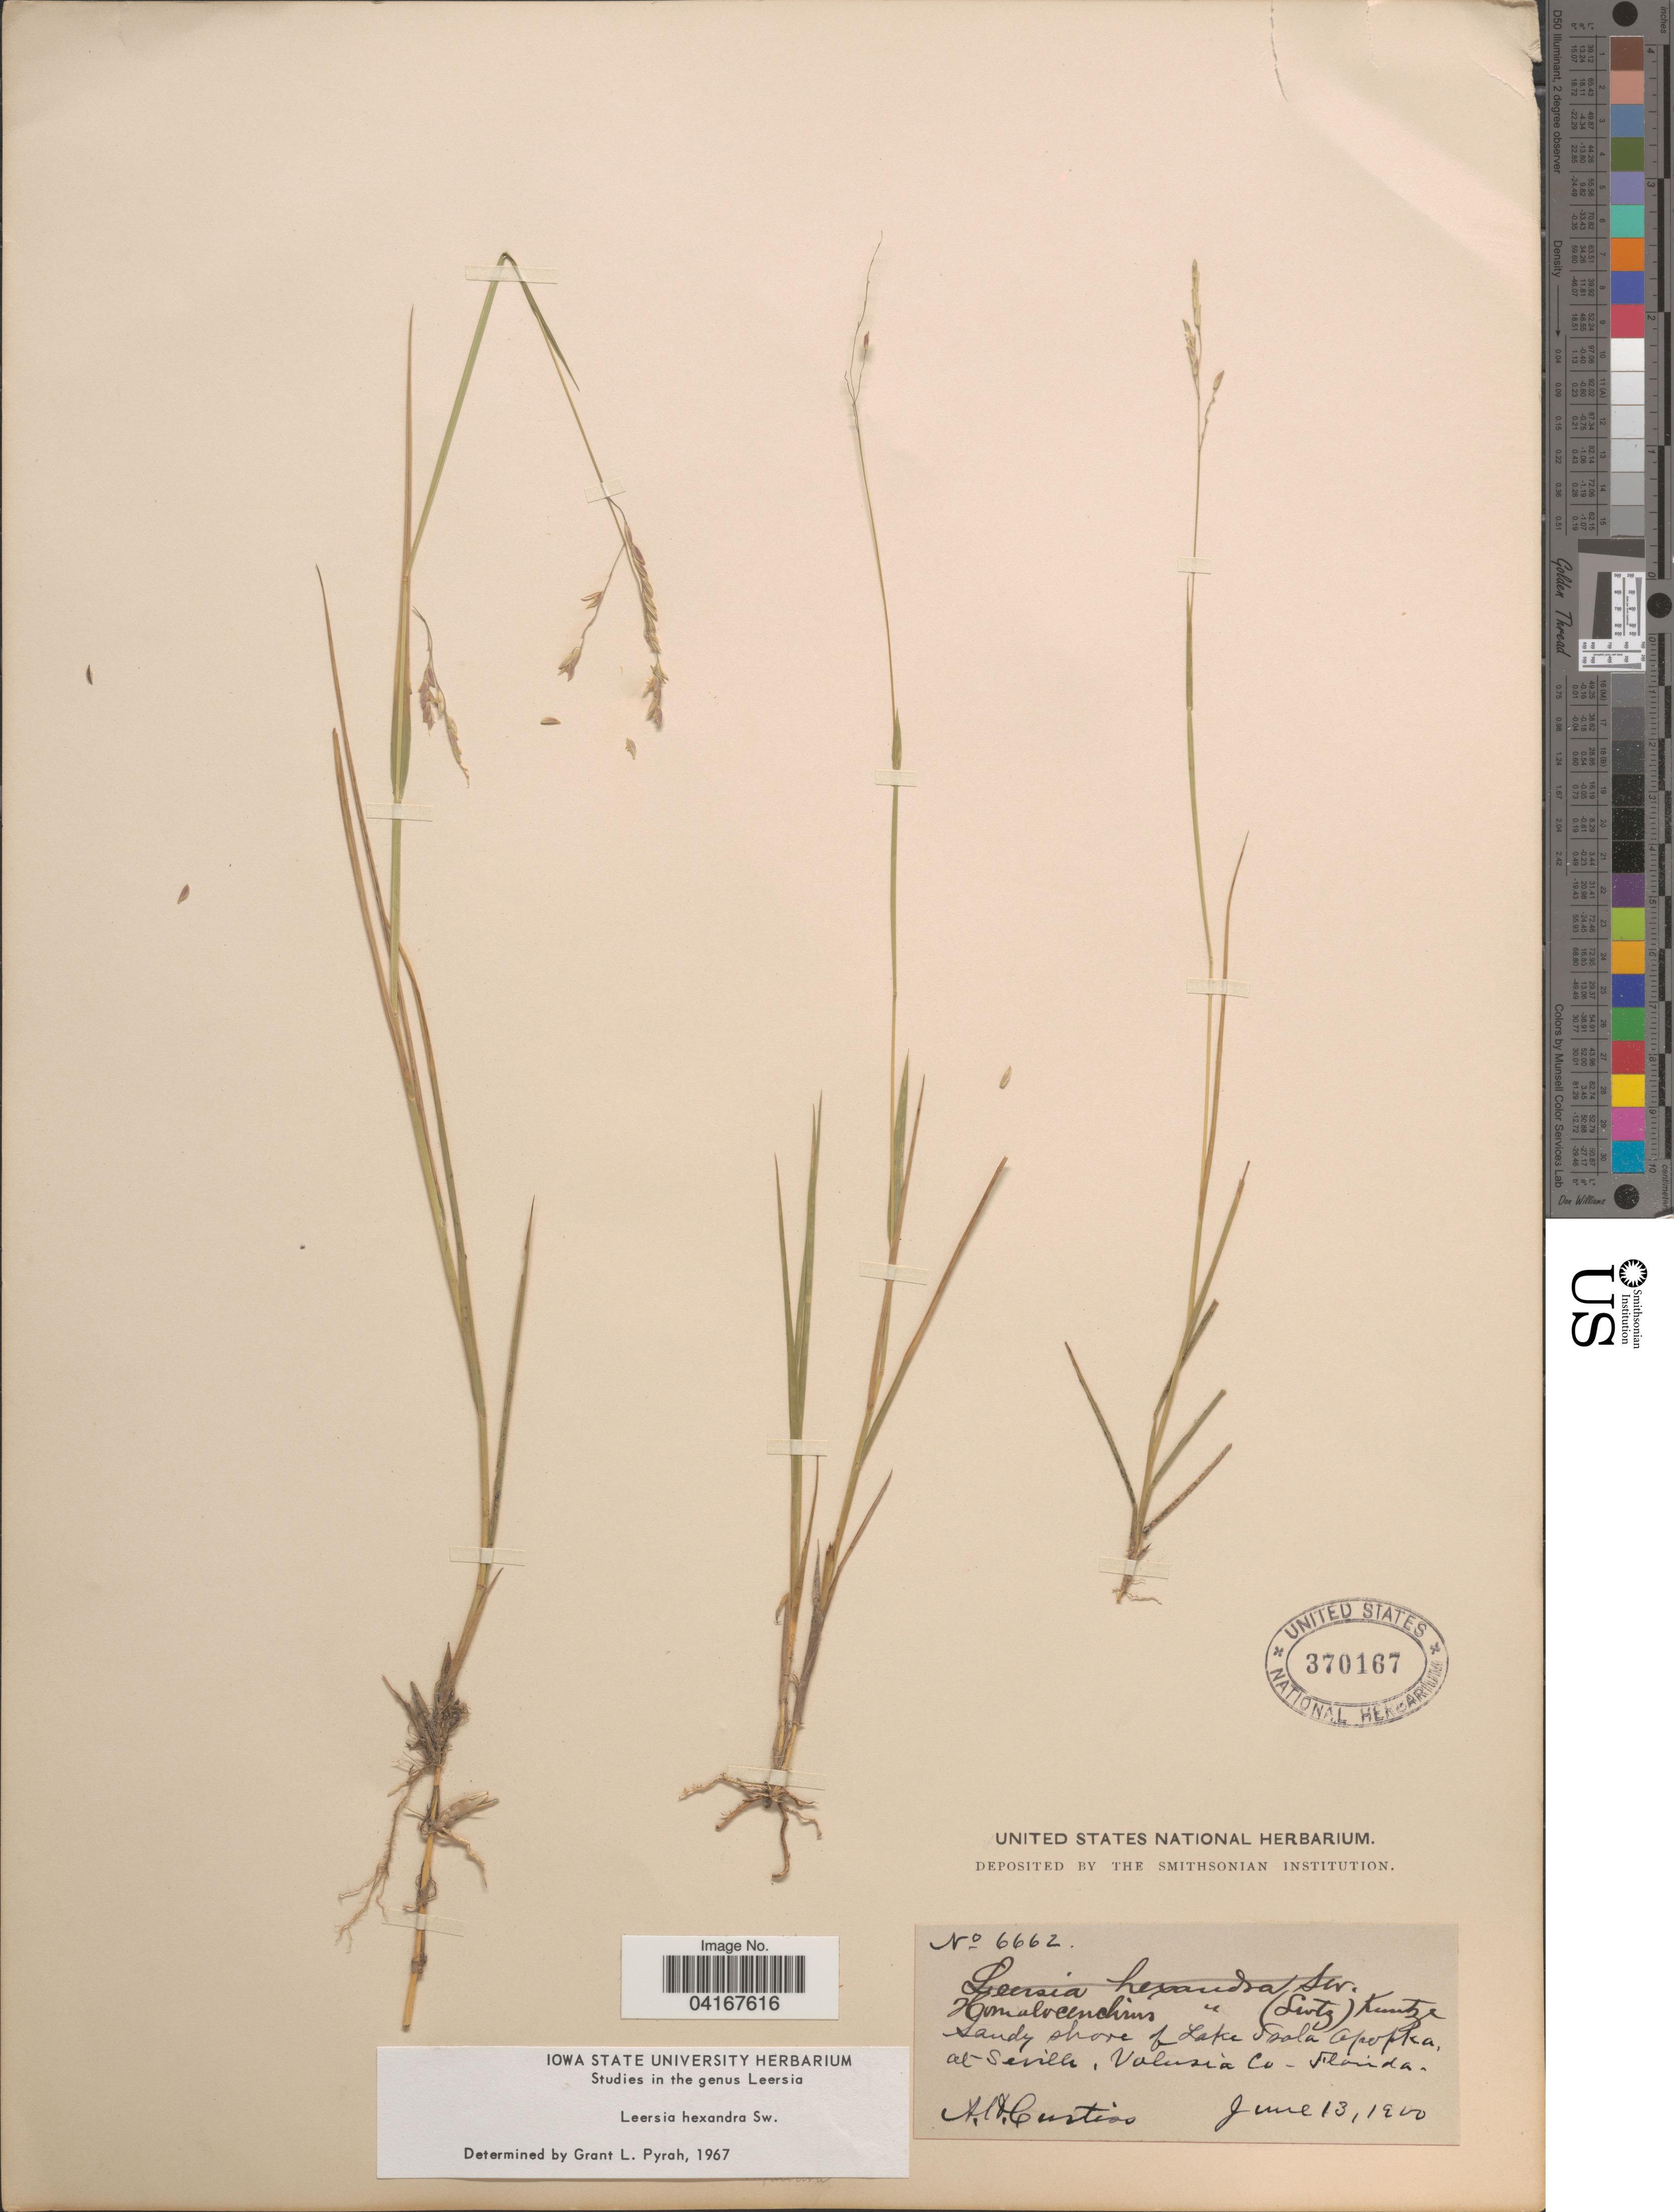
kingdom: Plantae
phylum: Tracheophyta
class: Liliopsida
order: Poales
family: Poaceae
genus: Leersia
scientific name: Leersia hexandra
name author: Sw.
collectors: A. H. Curtiss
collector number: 6662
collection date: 1900-06-13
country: United States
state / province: Florida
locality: Sandy shore of Lake Tsala Apopka, at Seville, Volusia Co.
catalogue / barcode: US 370167